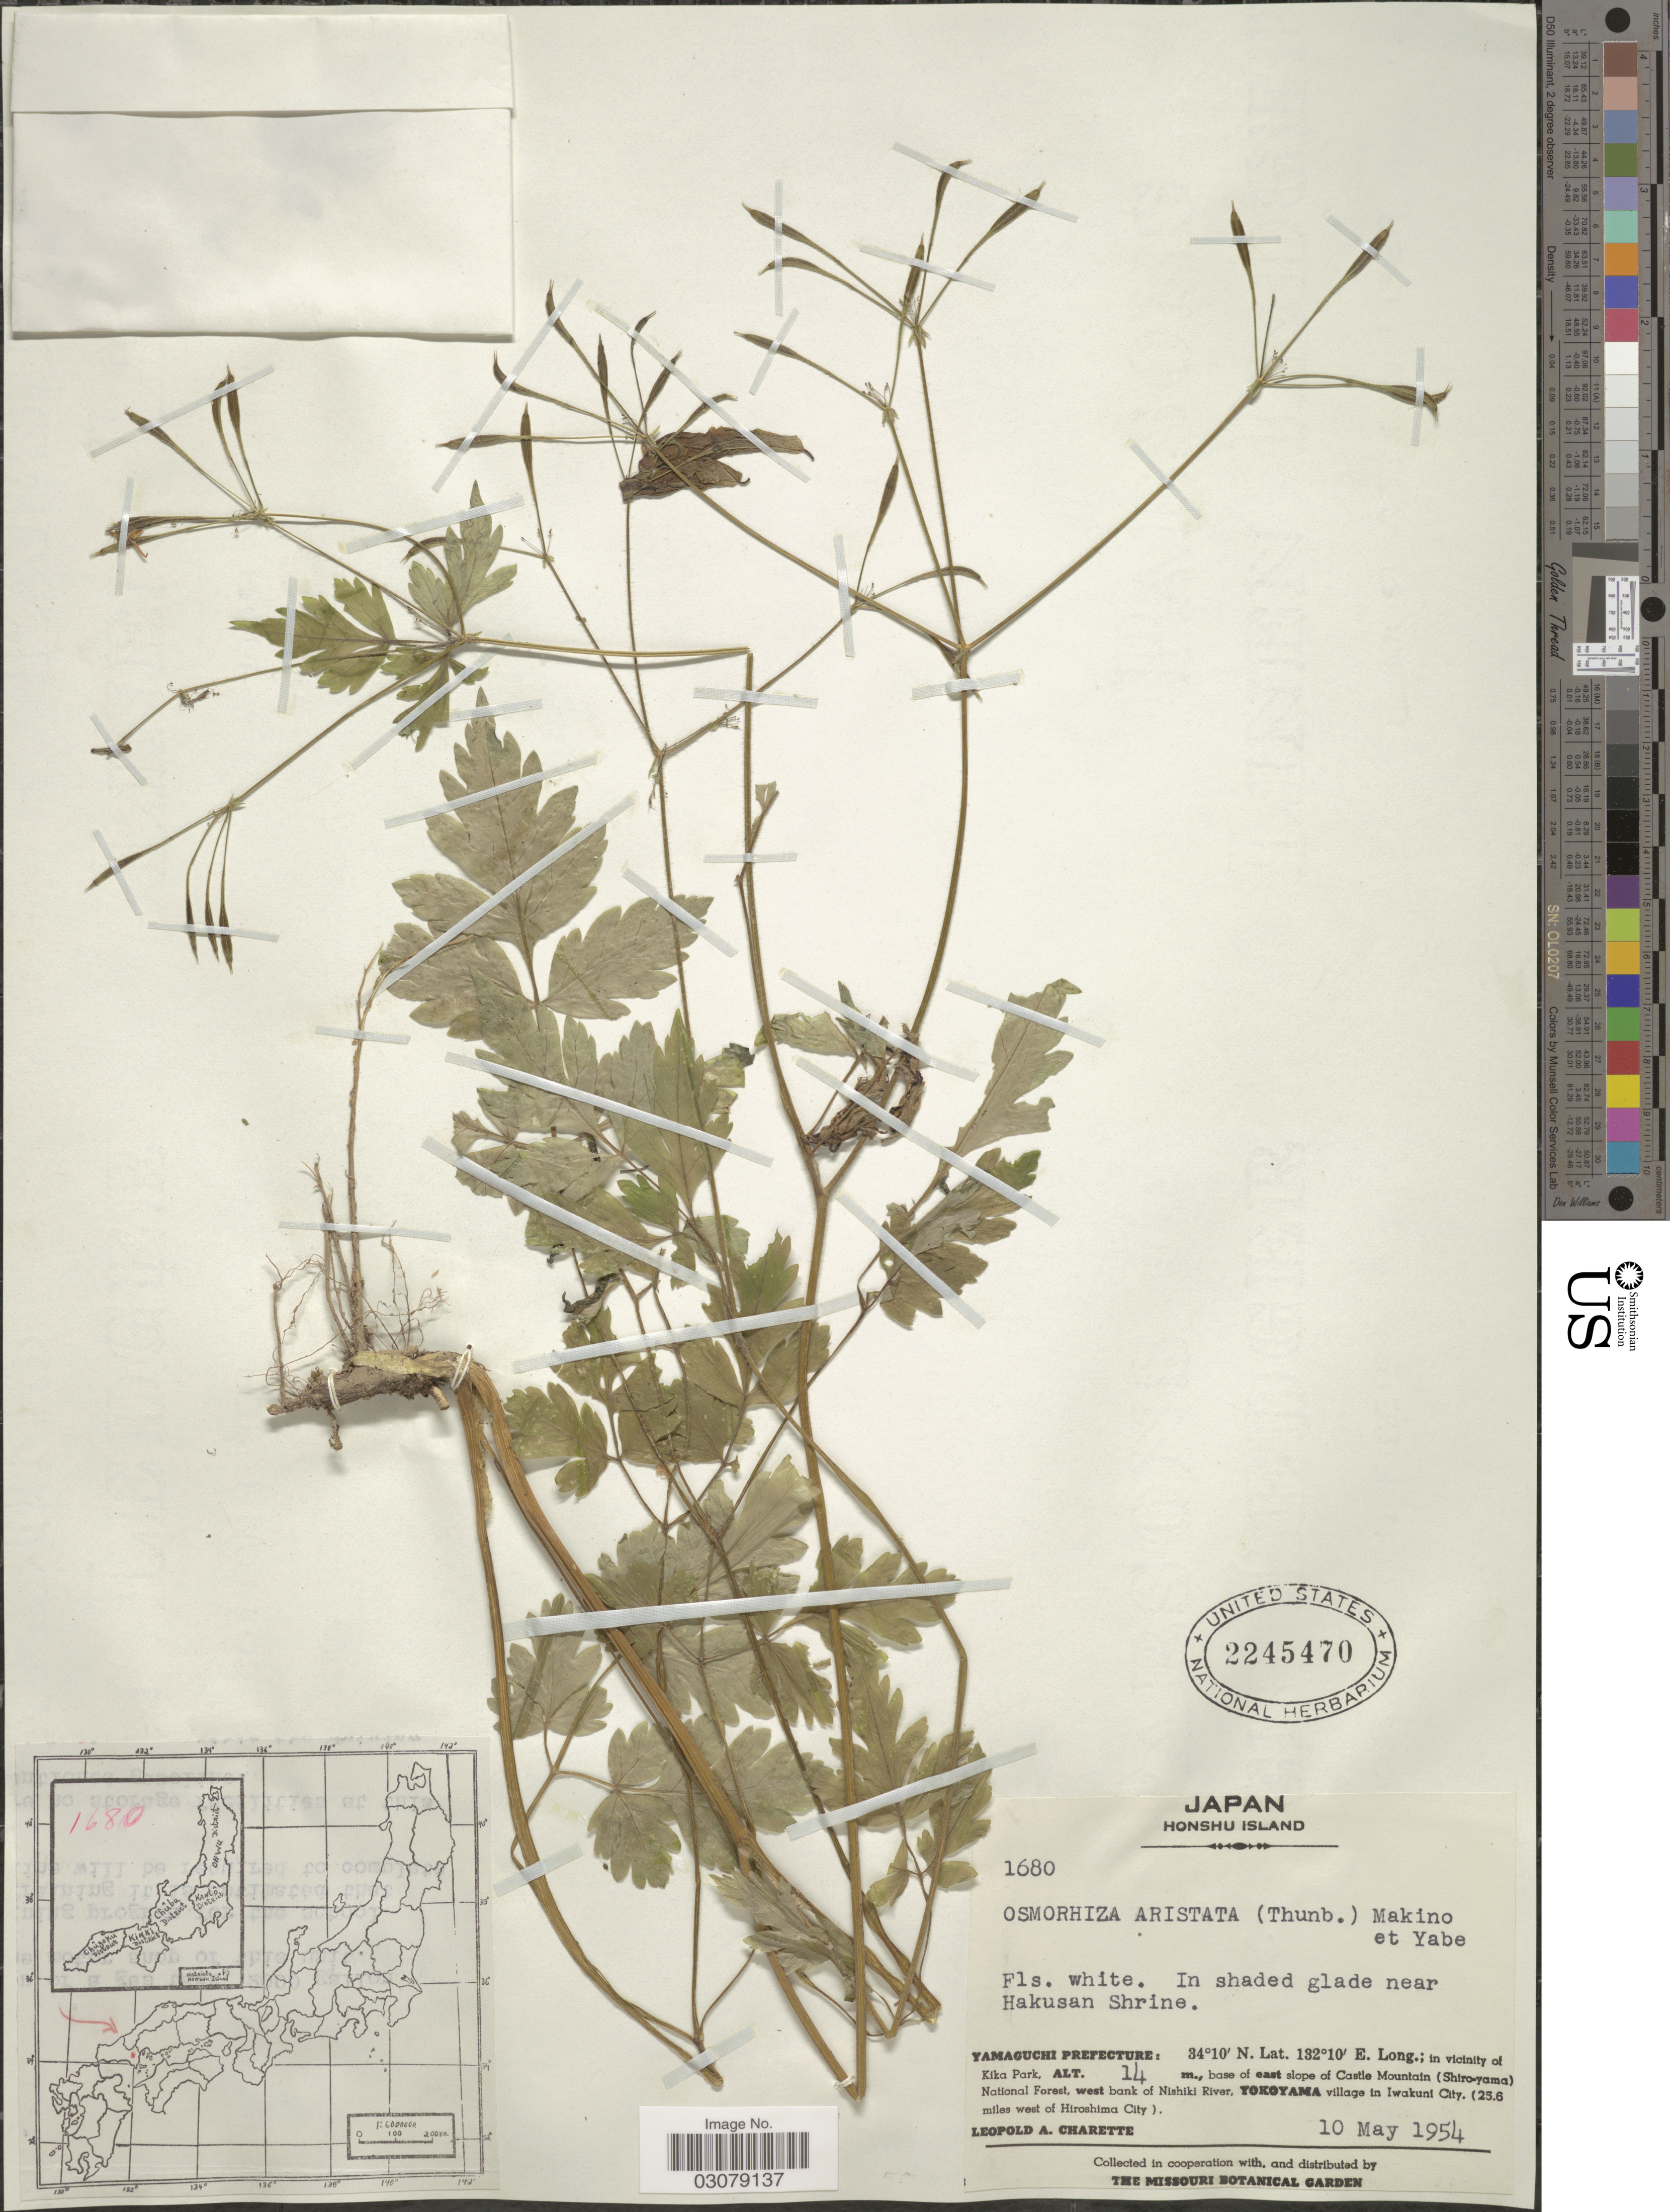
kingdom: Plantae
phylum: Tracheophyta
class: Magnoliopsida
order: Apiales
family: Apiaceae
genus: Osmorhiza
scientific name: Osmorhiza aristata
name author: (Thunb.) Rydb.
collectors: L. A. Charette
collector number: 1680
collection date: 1954-05-10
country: Japan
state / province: Yamaguti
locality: Honshu Island. Yamaguchi Prefecture: in vicinity of Kika Park, base of east slope of Castle Mountain (Shiro-yama) National Forest, west bank of Nishiki River, Yokoyama village in Iwakuni City. (25.6 miles west of Hiroshima City).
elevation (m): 14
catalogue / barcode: US 2245470